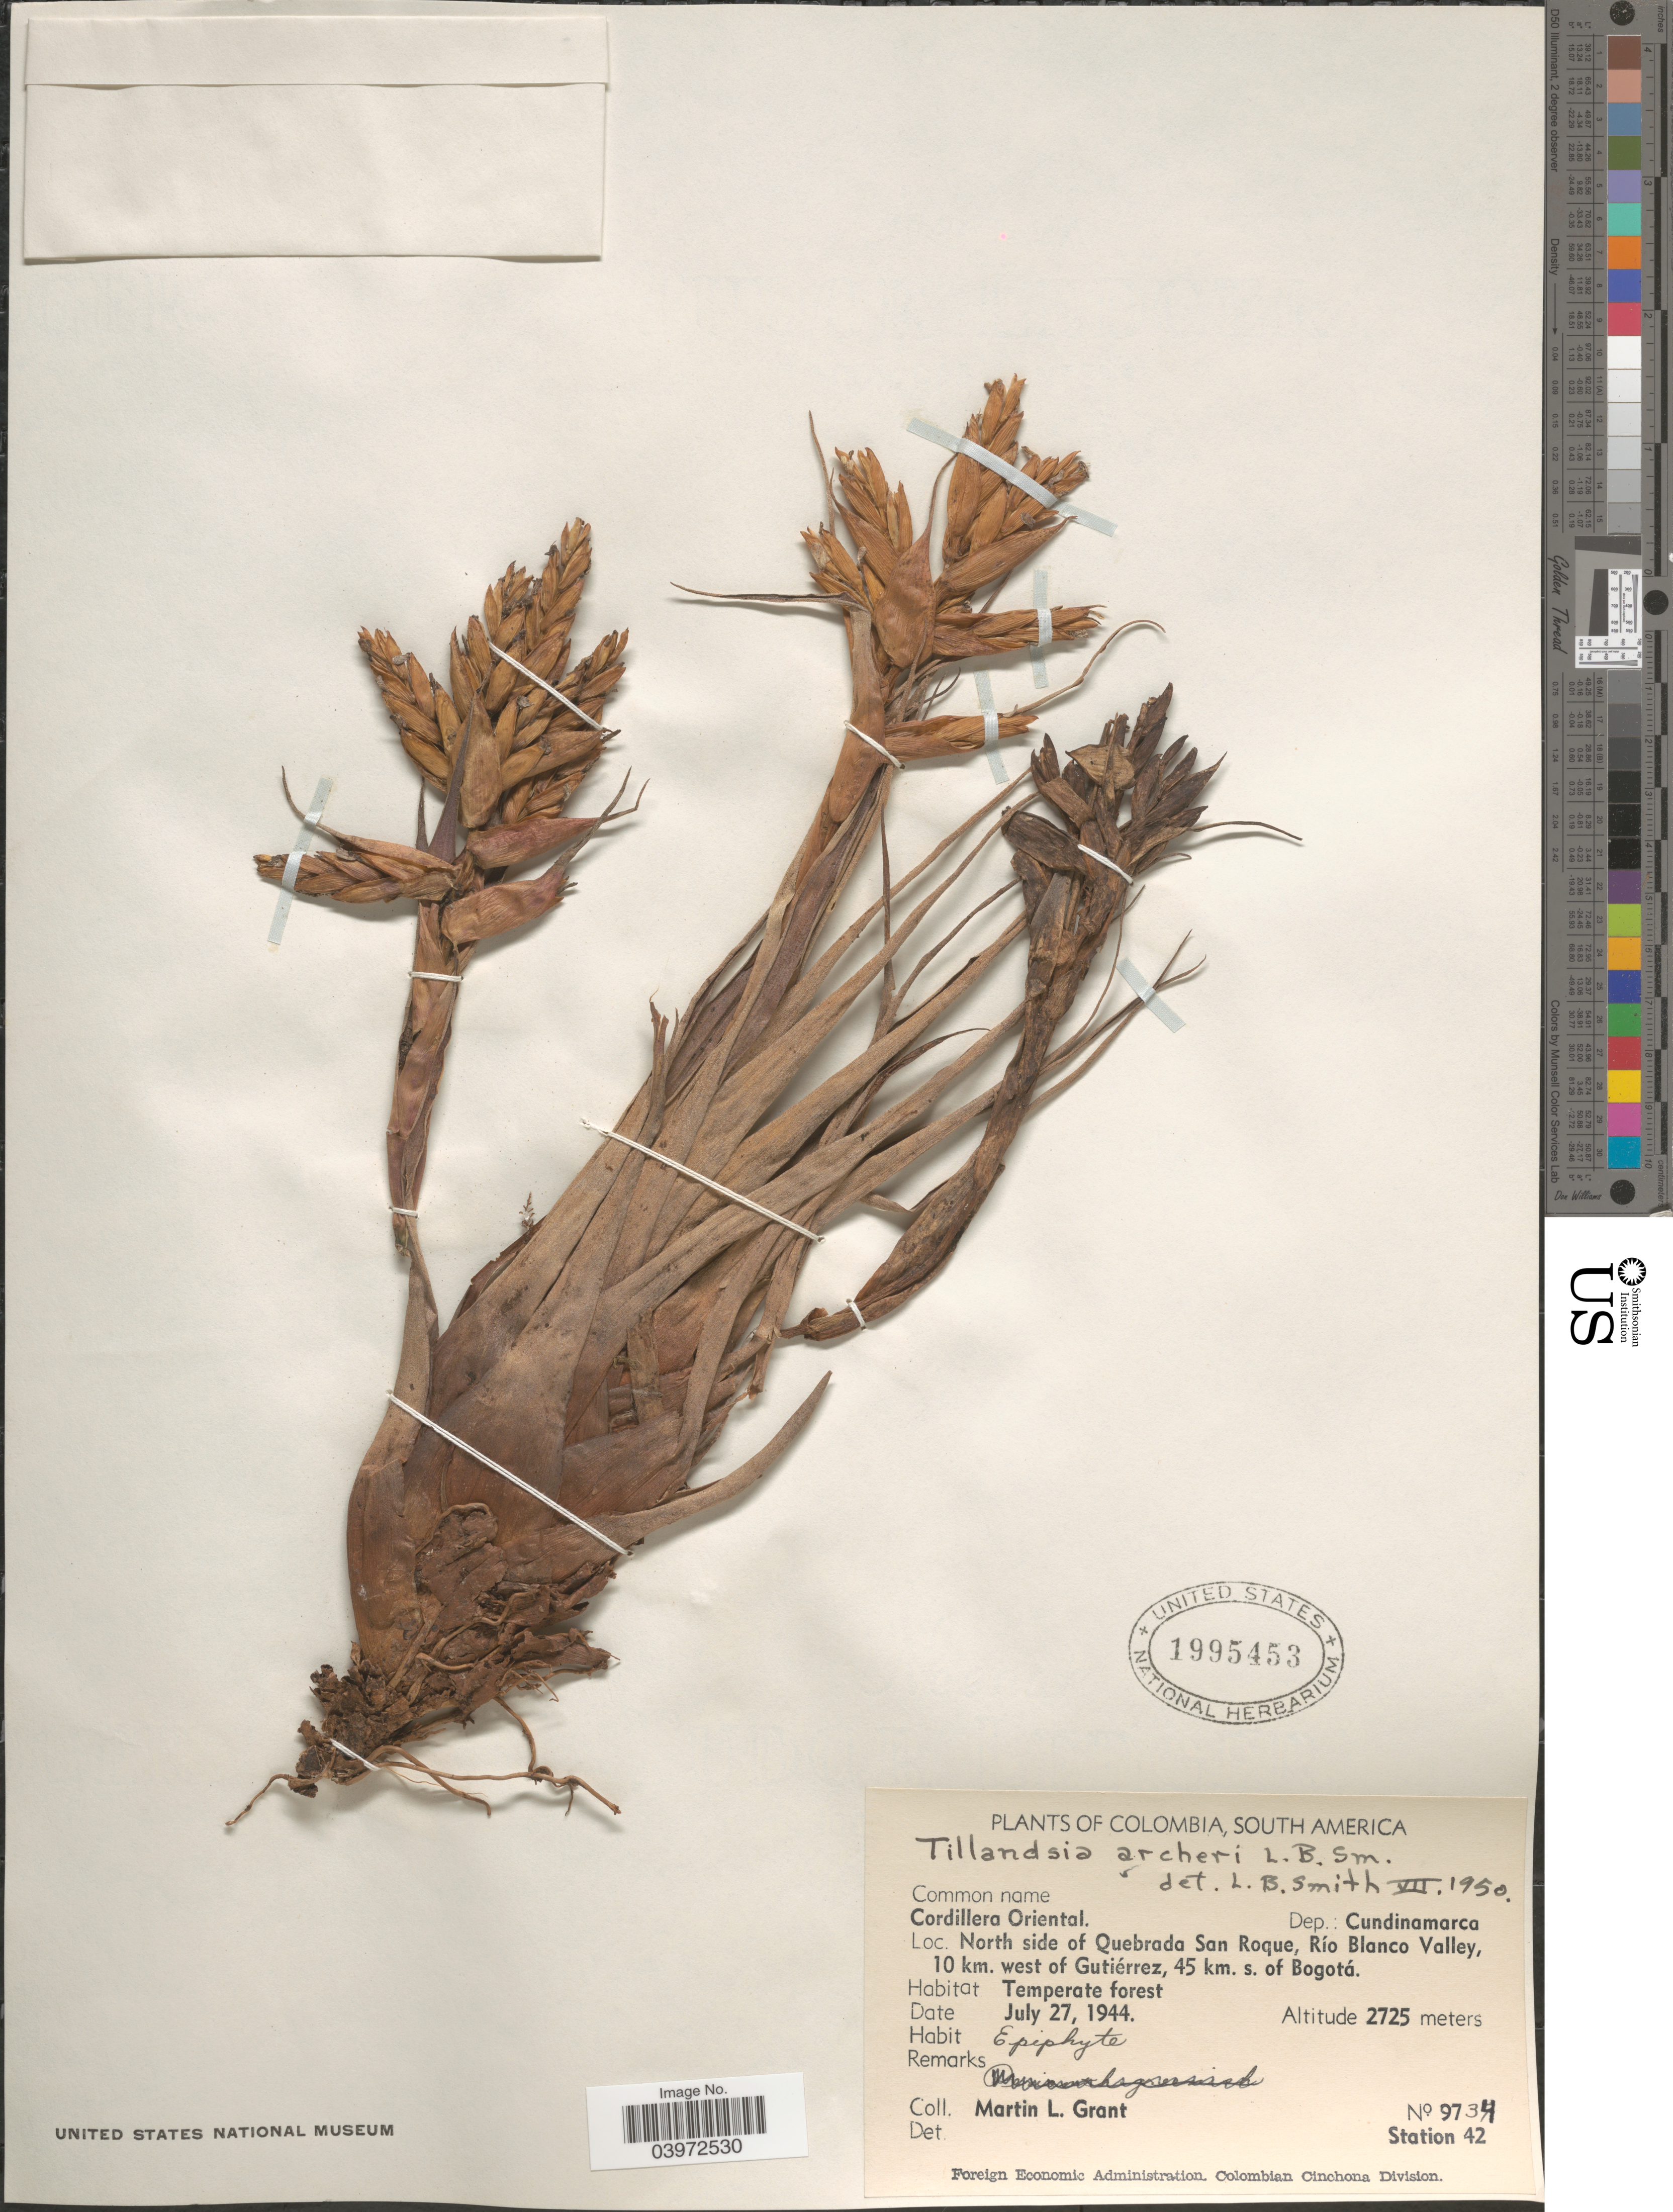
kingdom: Plantae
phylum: Tracheophyta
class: Liliopsida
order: Poales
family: Bromeliaceae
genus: Tillandsia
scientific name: Tillandsia archeri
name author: L.B. Sm.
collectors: M. L. Grant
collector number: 9734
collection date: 1944-07-27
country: Colombia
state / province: Cundinamarca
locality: Cordillera Oriental. Dep.: Cundinamarca. North side of Quebrada San Roque, Río Blanco Valley, 10 km. west of Gutiérrez, 45 km. s. of Bogotá. Station 42.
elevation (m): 2725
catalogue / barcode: US 1995453